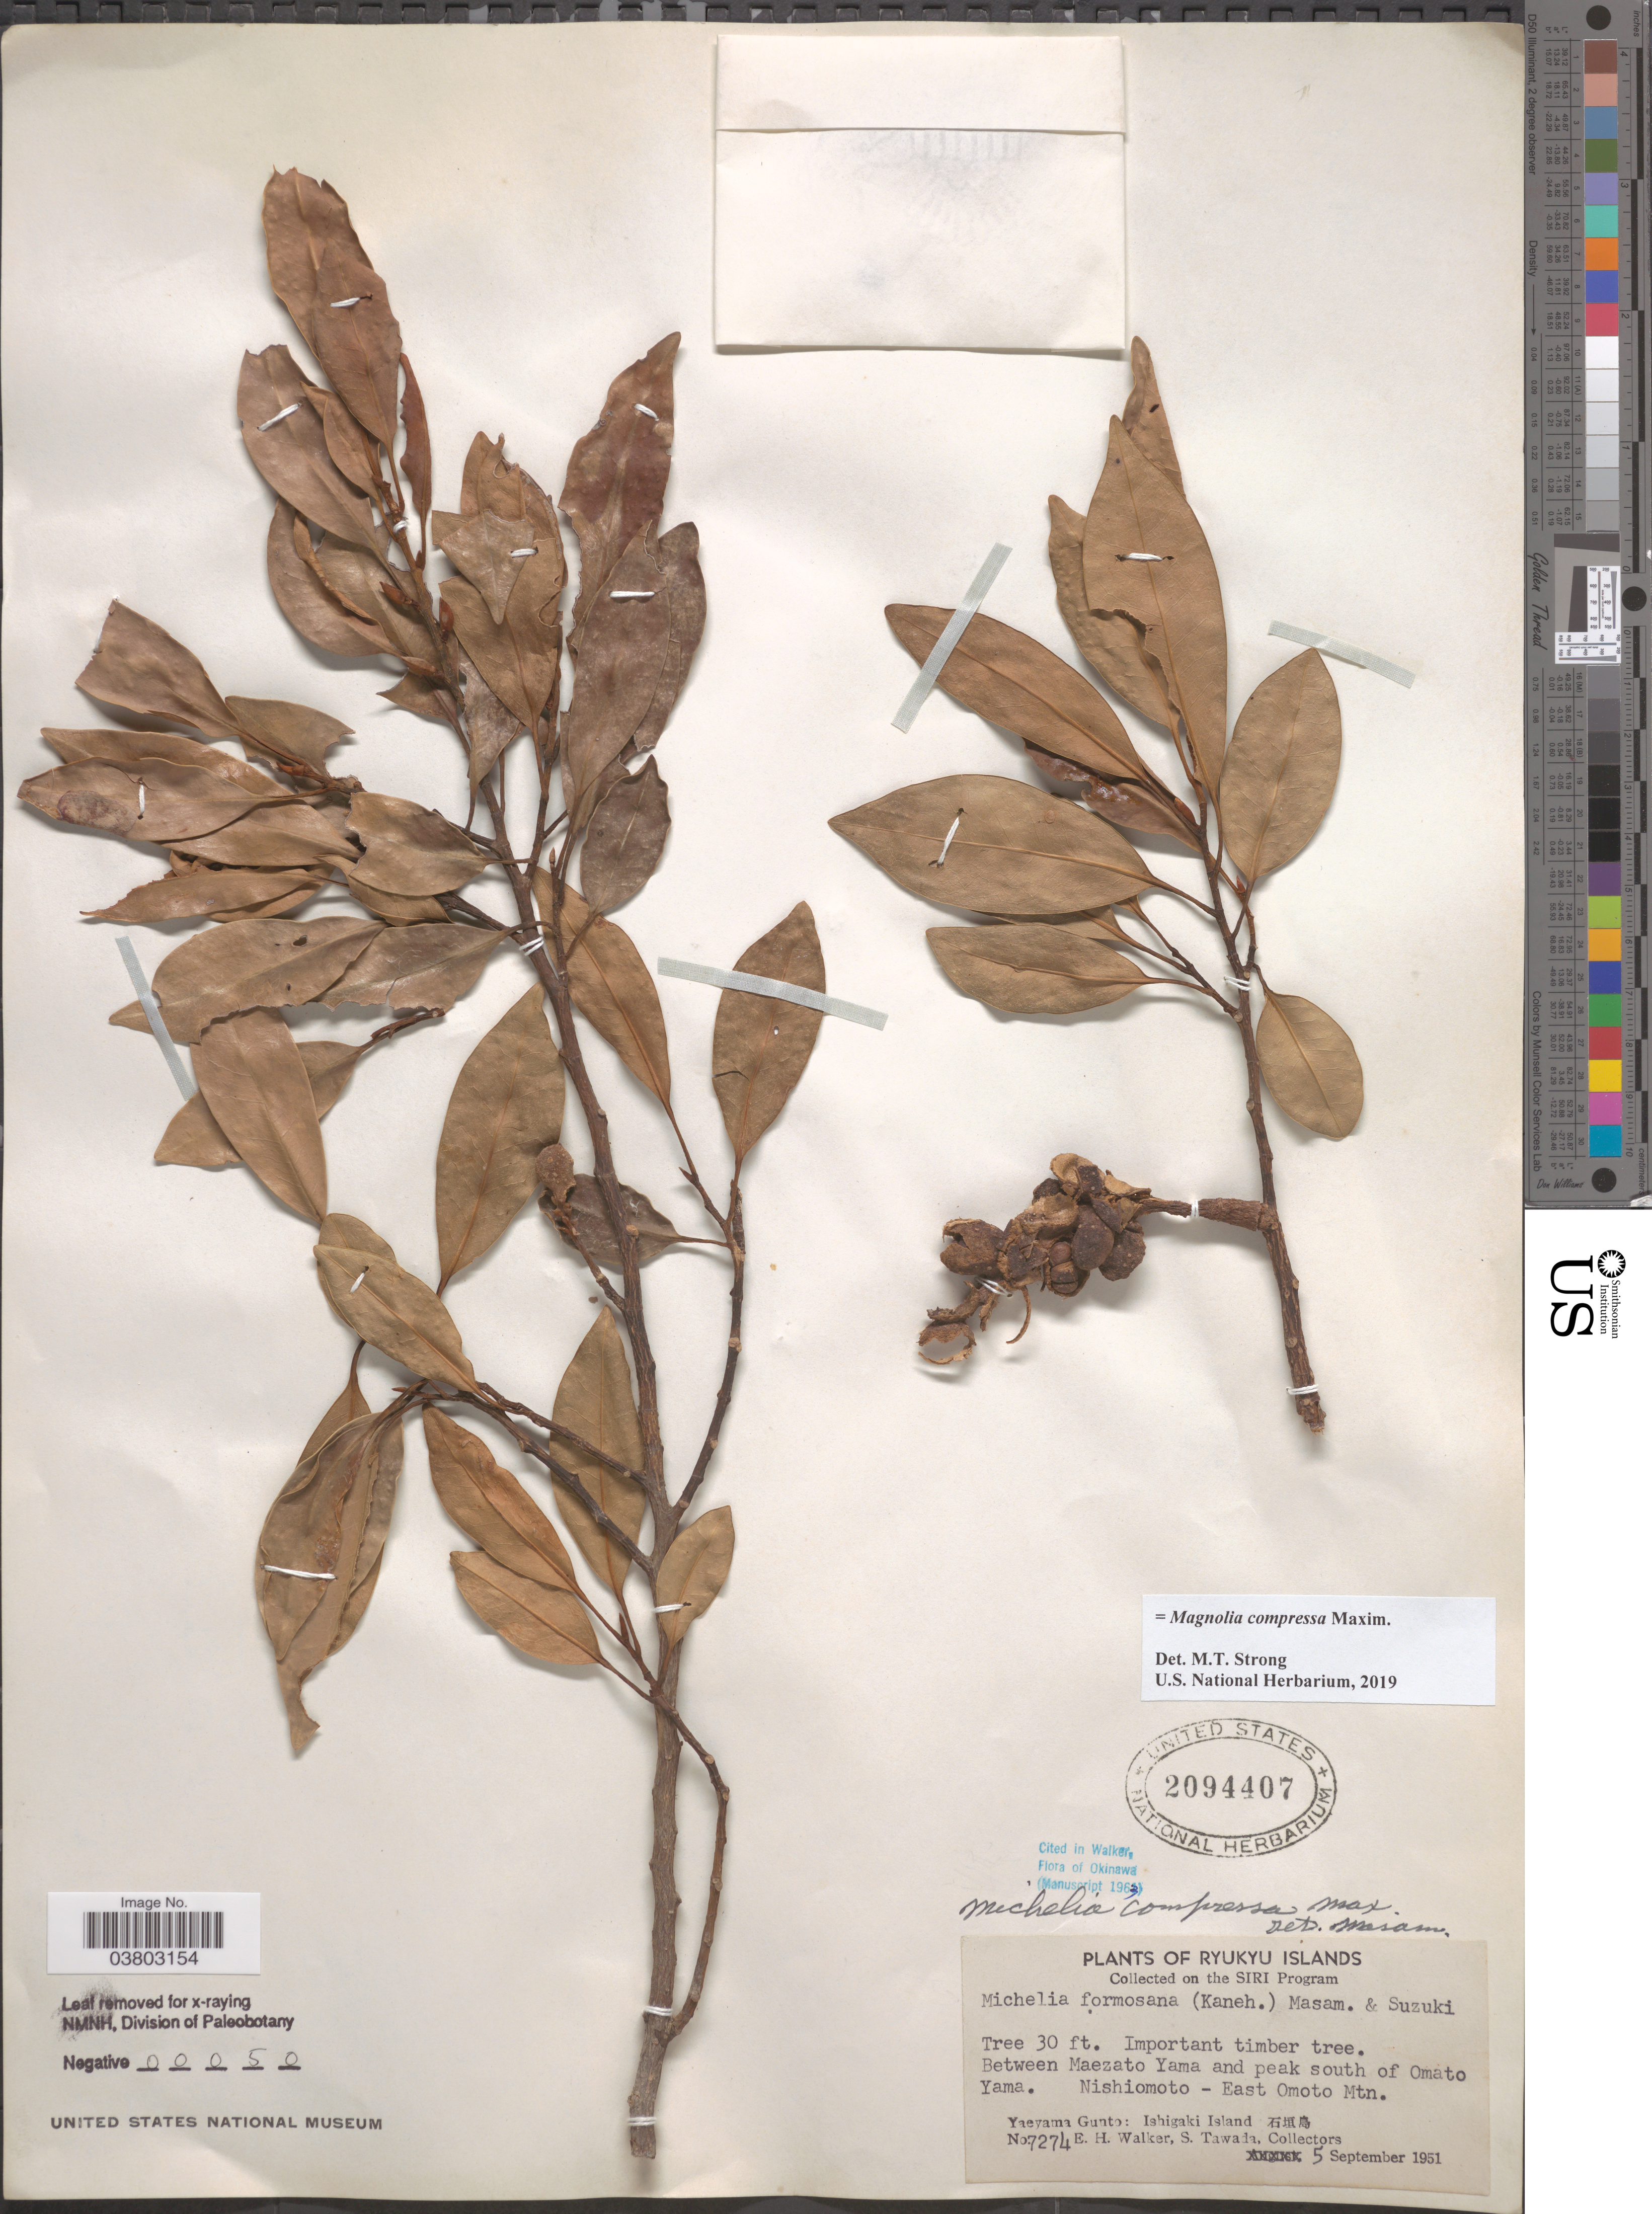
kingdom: Plantae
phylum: Tracheophyta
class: Magnoliopsida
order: Magnoliales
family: Magnoliaceae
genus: Magnolia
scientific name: Magnolia compressa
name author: Maxim.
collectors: E. H. Walker & S. Tawada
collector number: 7274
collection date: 1951-09-05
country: Japan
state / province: Okinawa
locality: Ryukyu Islands. On the Siri Program. Between Maezato Yama and peak south of Omato Yama. Nishiomoto- East Omoto Mtn. Yaeyama Gunto: Ishigaki Island X.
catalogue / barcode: US 2094407